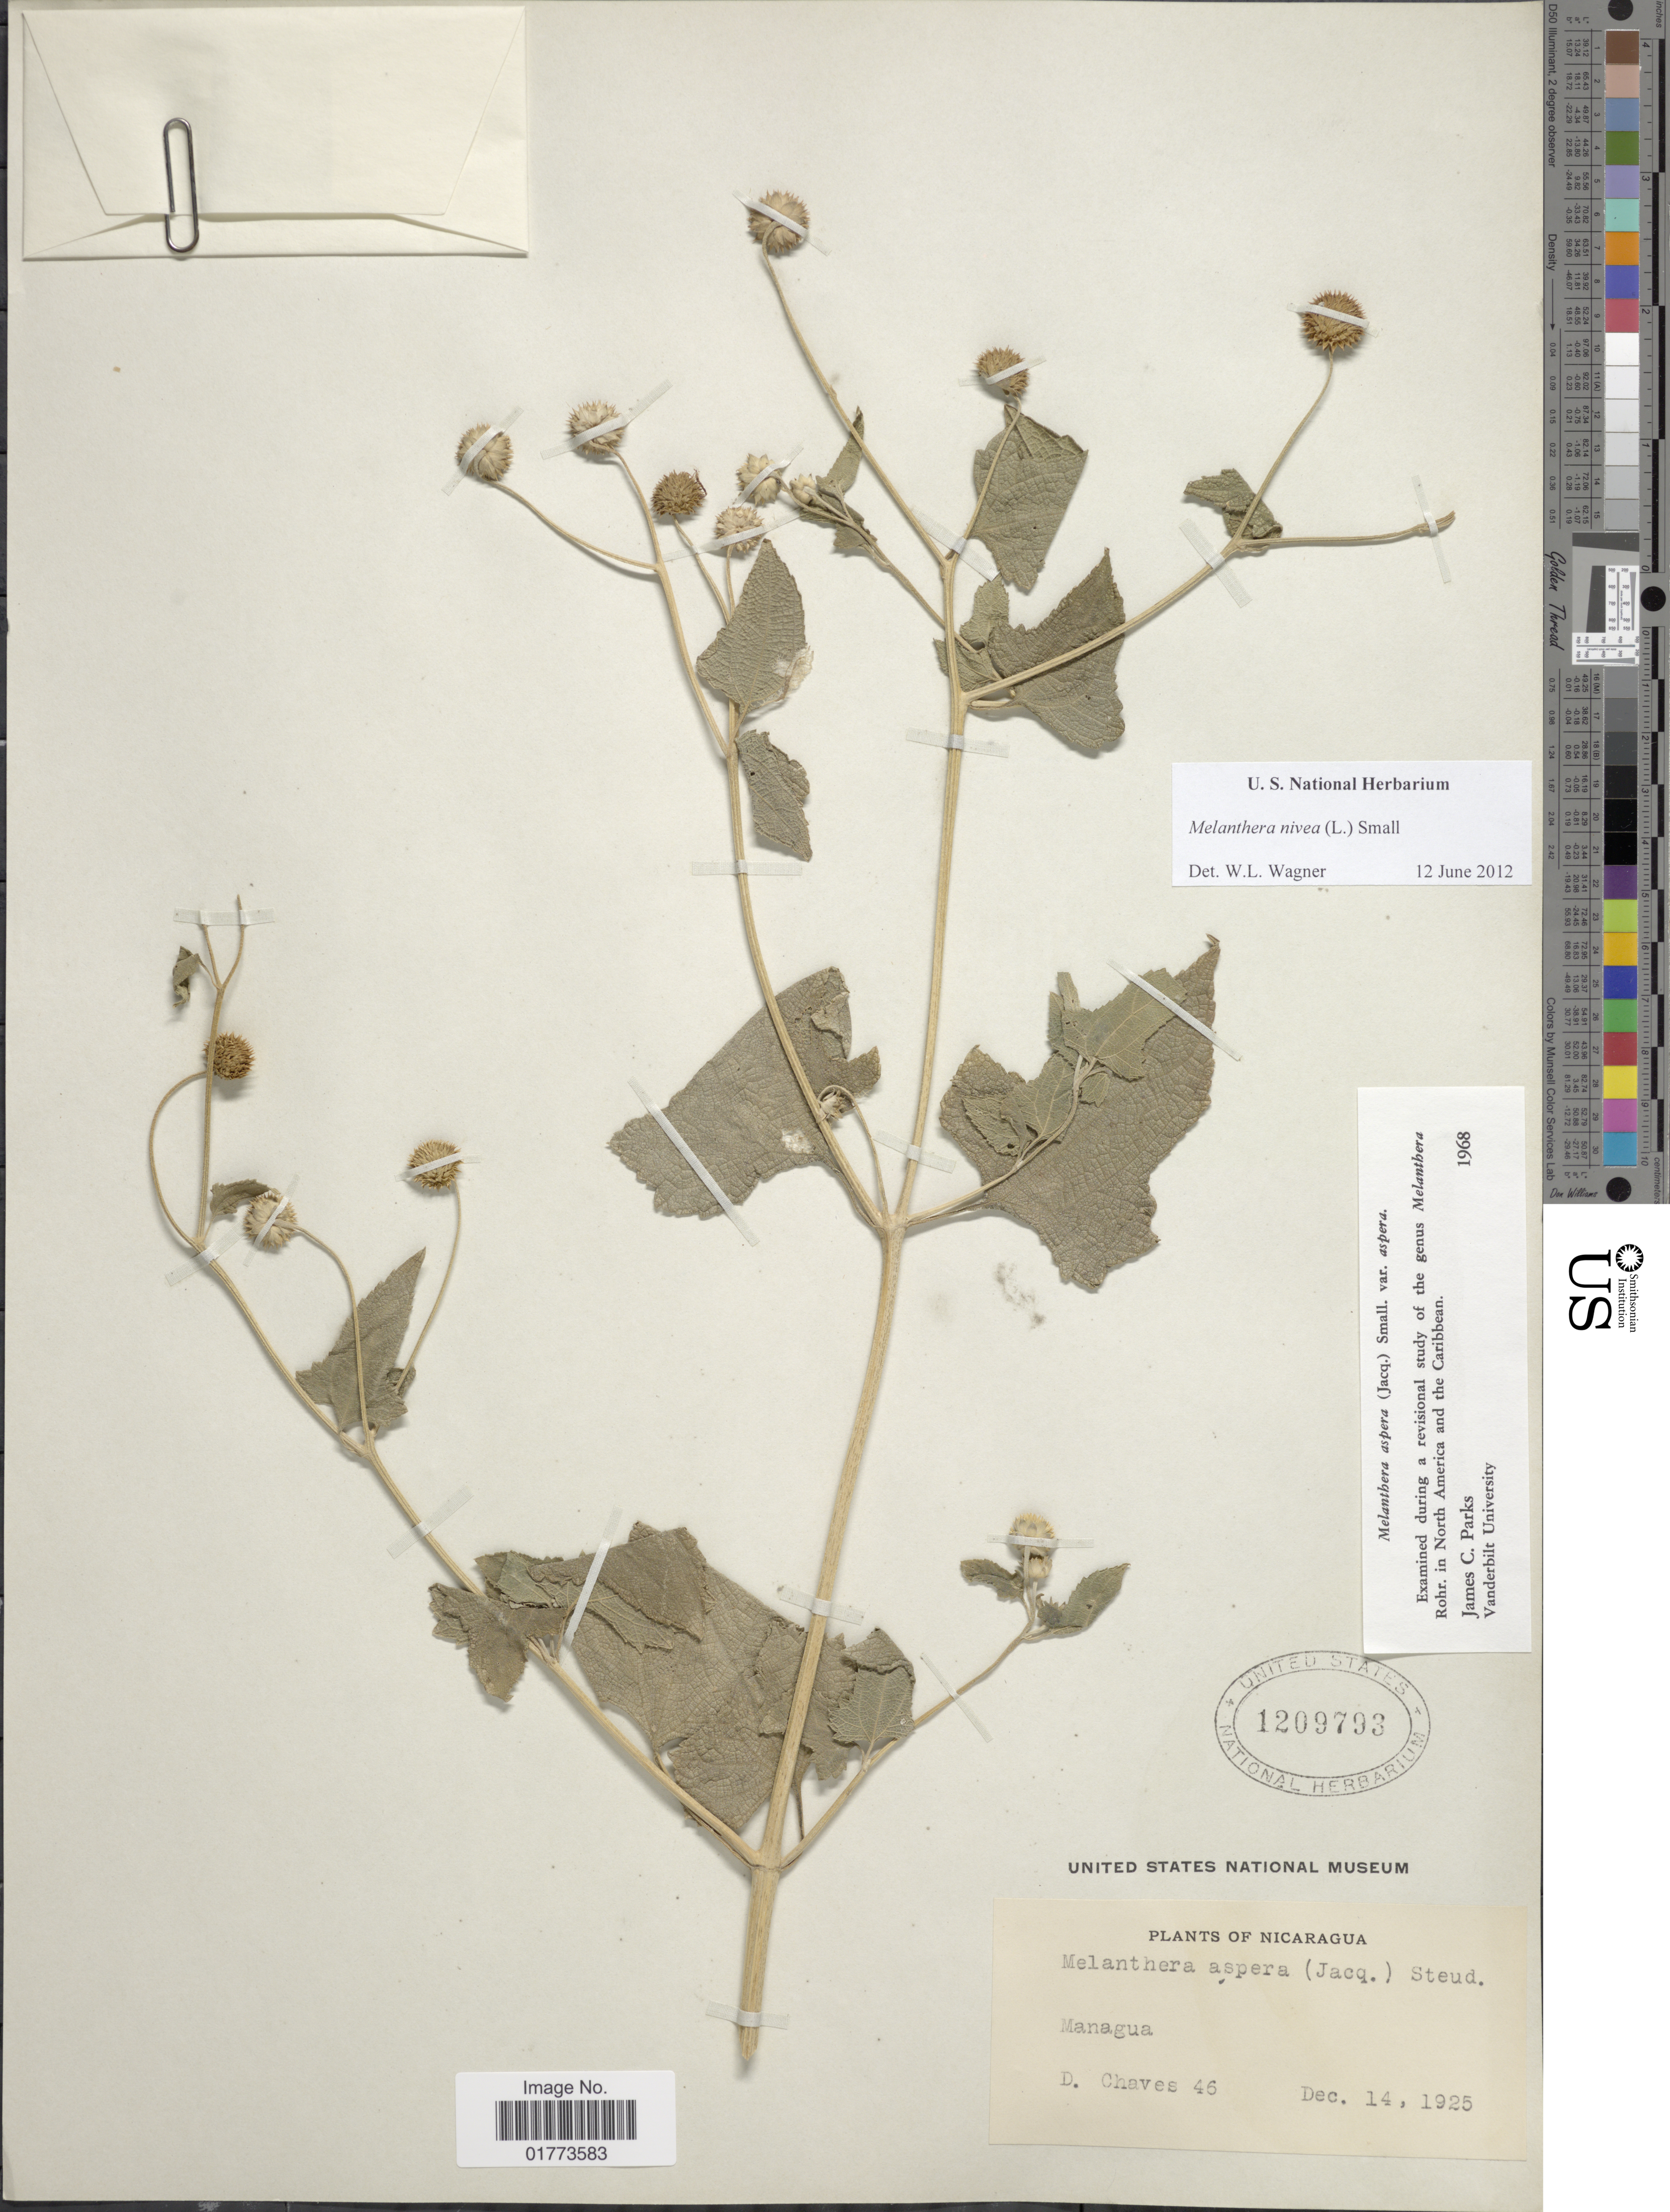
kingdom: Plantae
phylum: Tracheophyta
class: Magnoliopsida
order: Asterales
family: Asteraceae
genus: Melanthera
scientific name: Melanthera nivea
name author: (L.) Small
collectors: D. Chaves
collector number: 46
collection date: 1925-12-14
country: Nicaragua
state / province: Managua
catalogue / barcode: US 1209793